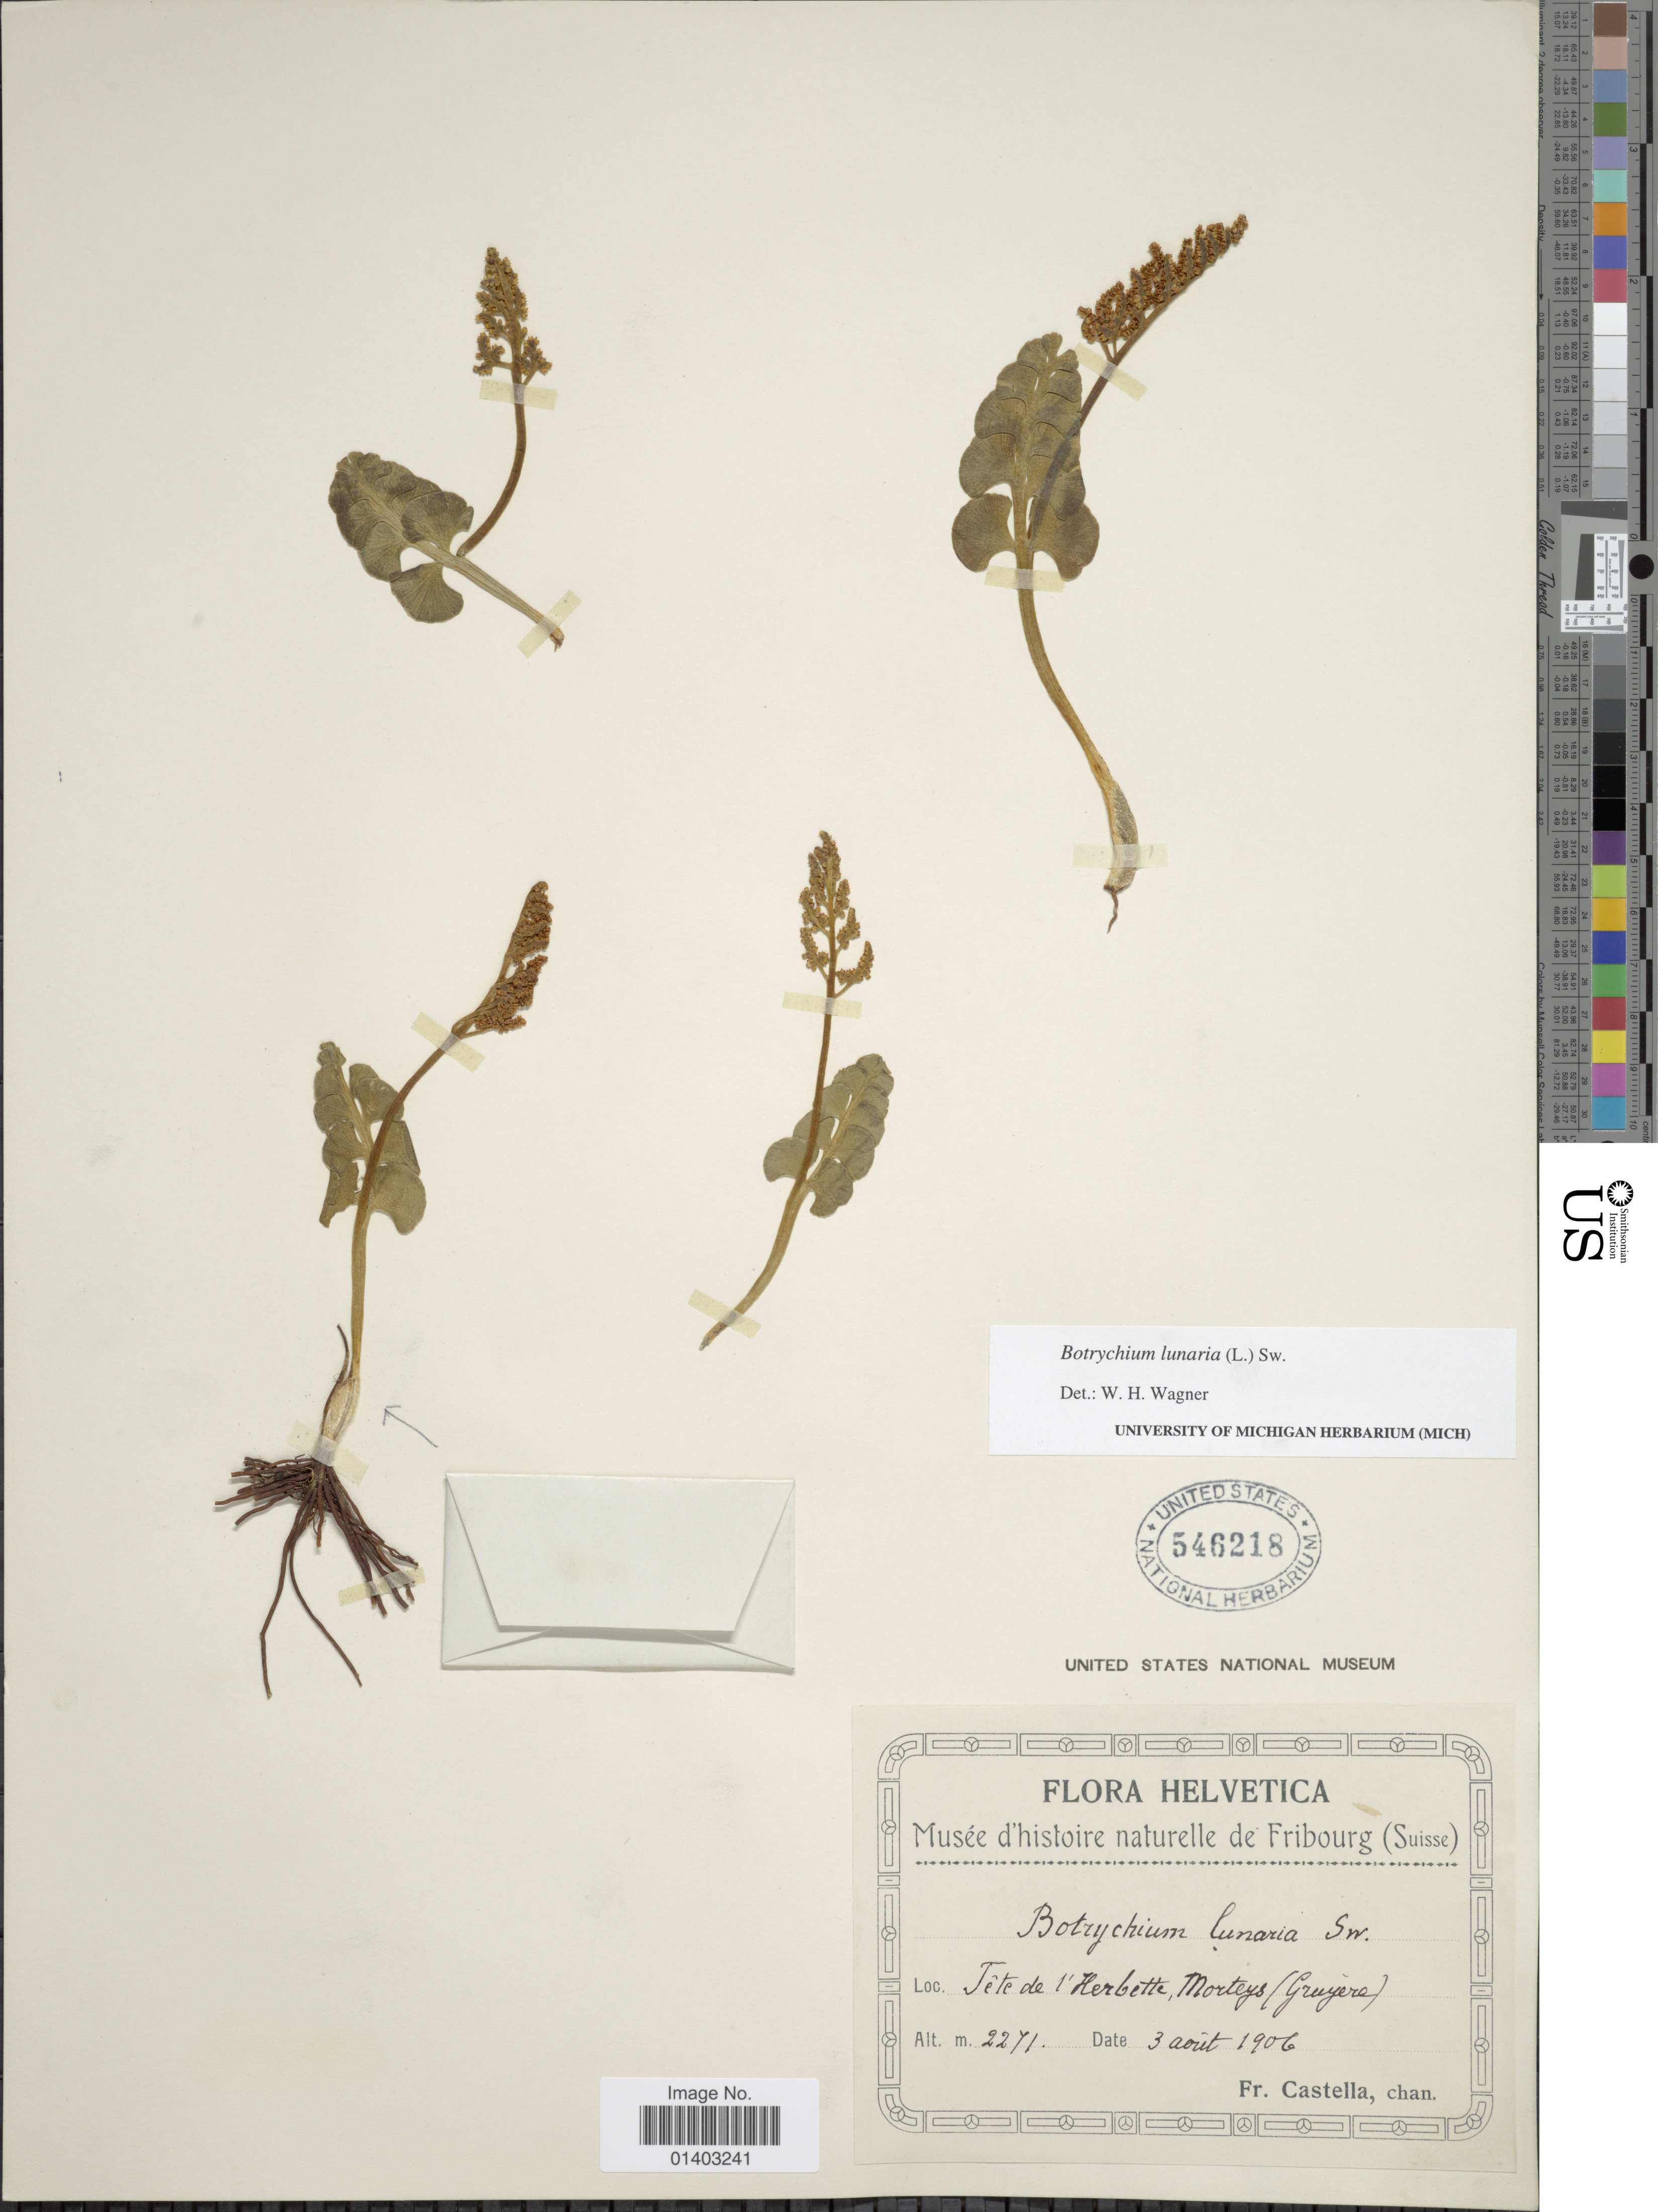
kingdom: Plantae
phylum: Tracheophyta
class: Polypodiopsida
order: Ophioglossales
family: Ophioglossaceae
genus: Botrychium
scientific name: Botrychium lunaria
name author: (L.) Sw.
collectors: Fr. Castella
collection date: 1906-08-03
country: Switzerland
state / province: Fribourg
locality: Helevtica, Tete de l'Herbette, Morteys (Gruyère)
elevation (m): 2271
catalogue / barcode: US 546218